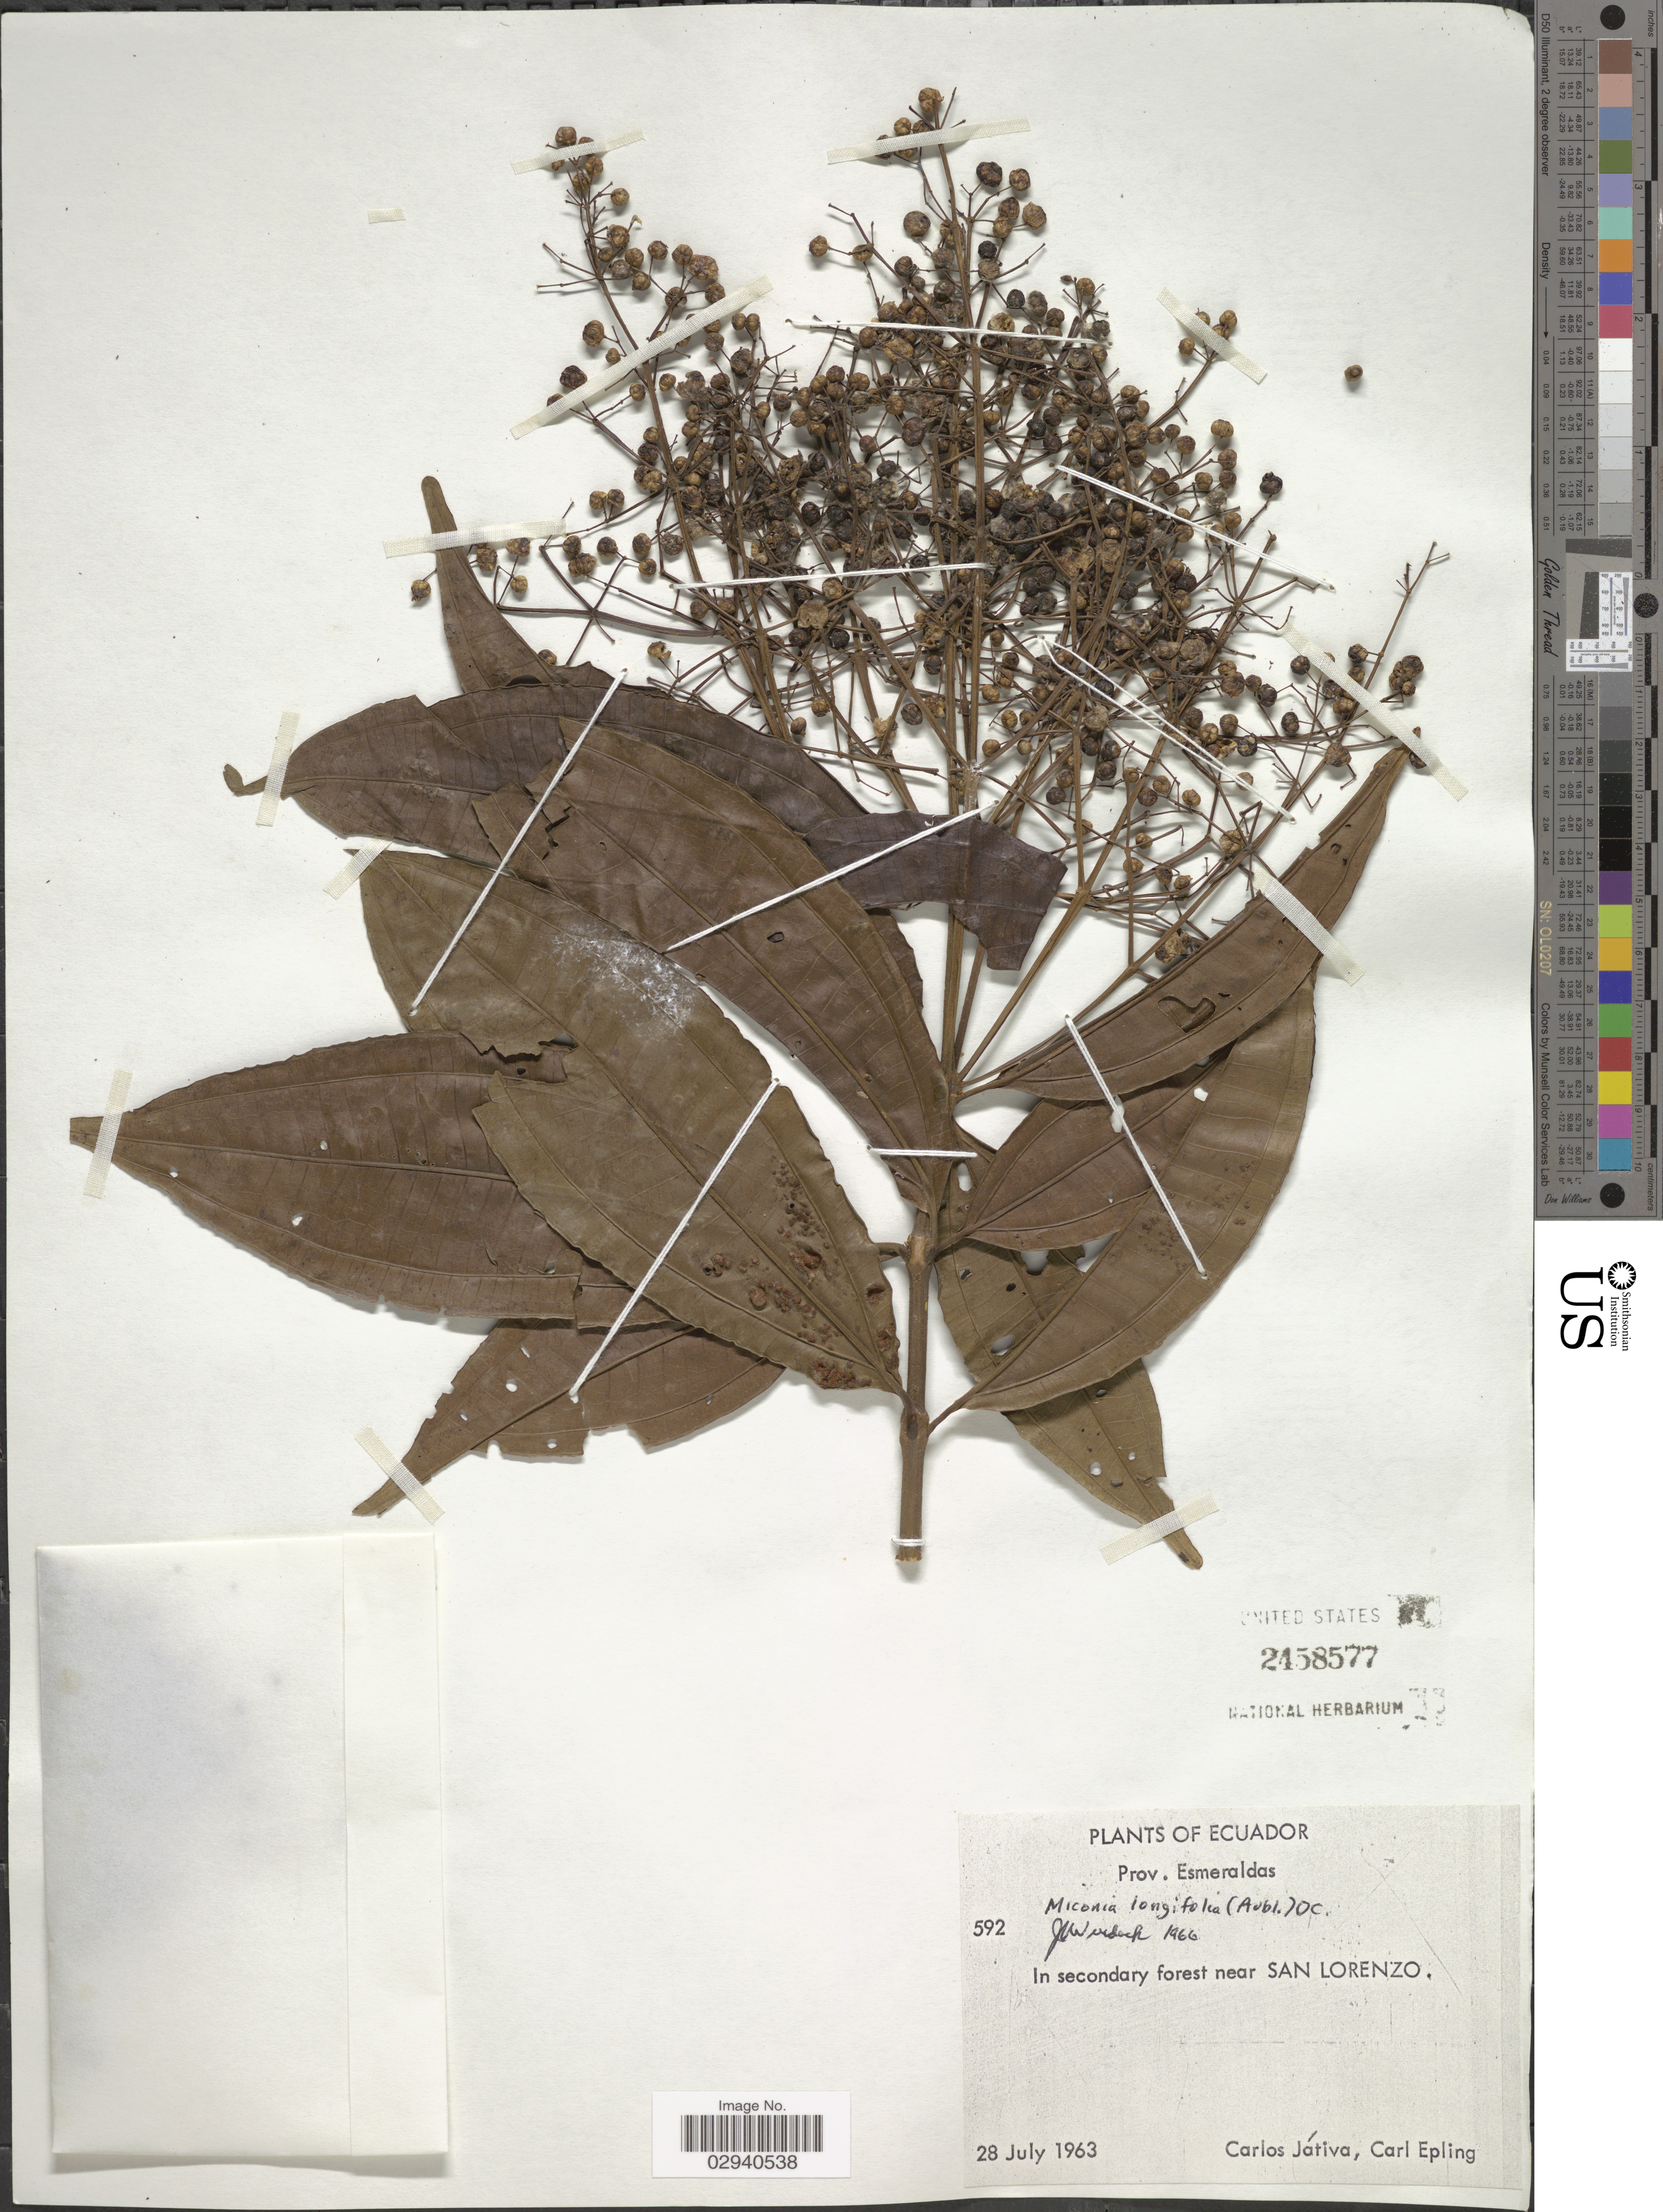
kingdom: Plantae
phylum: Tracheophyta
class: Magnoliopsida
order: Myrtales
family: Melastomataceae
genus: Miconia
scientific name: Miconia longifolia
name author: (Aubl.) DC.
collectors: C. D. Játiva & C. C. Epling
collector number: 592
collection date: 1963-07-28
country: Ecuador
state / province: Esmeraldas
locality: In secondary forest near San Lorenzo.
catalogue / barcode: US 2458577